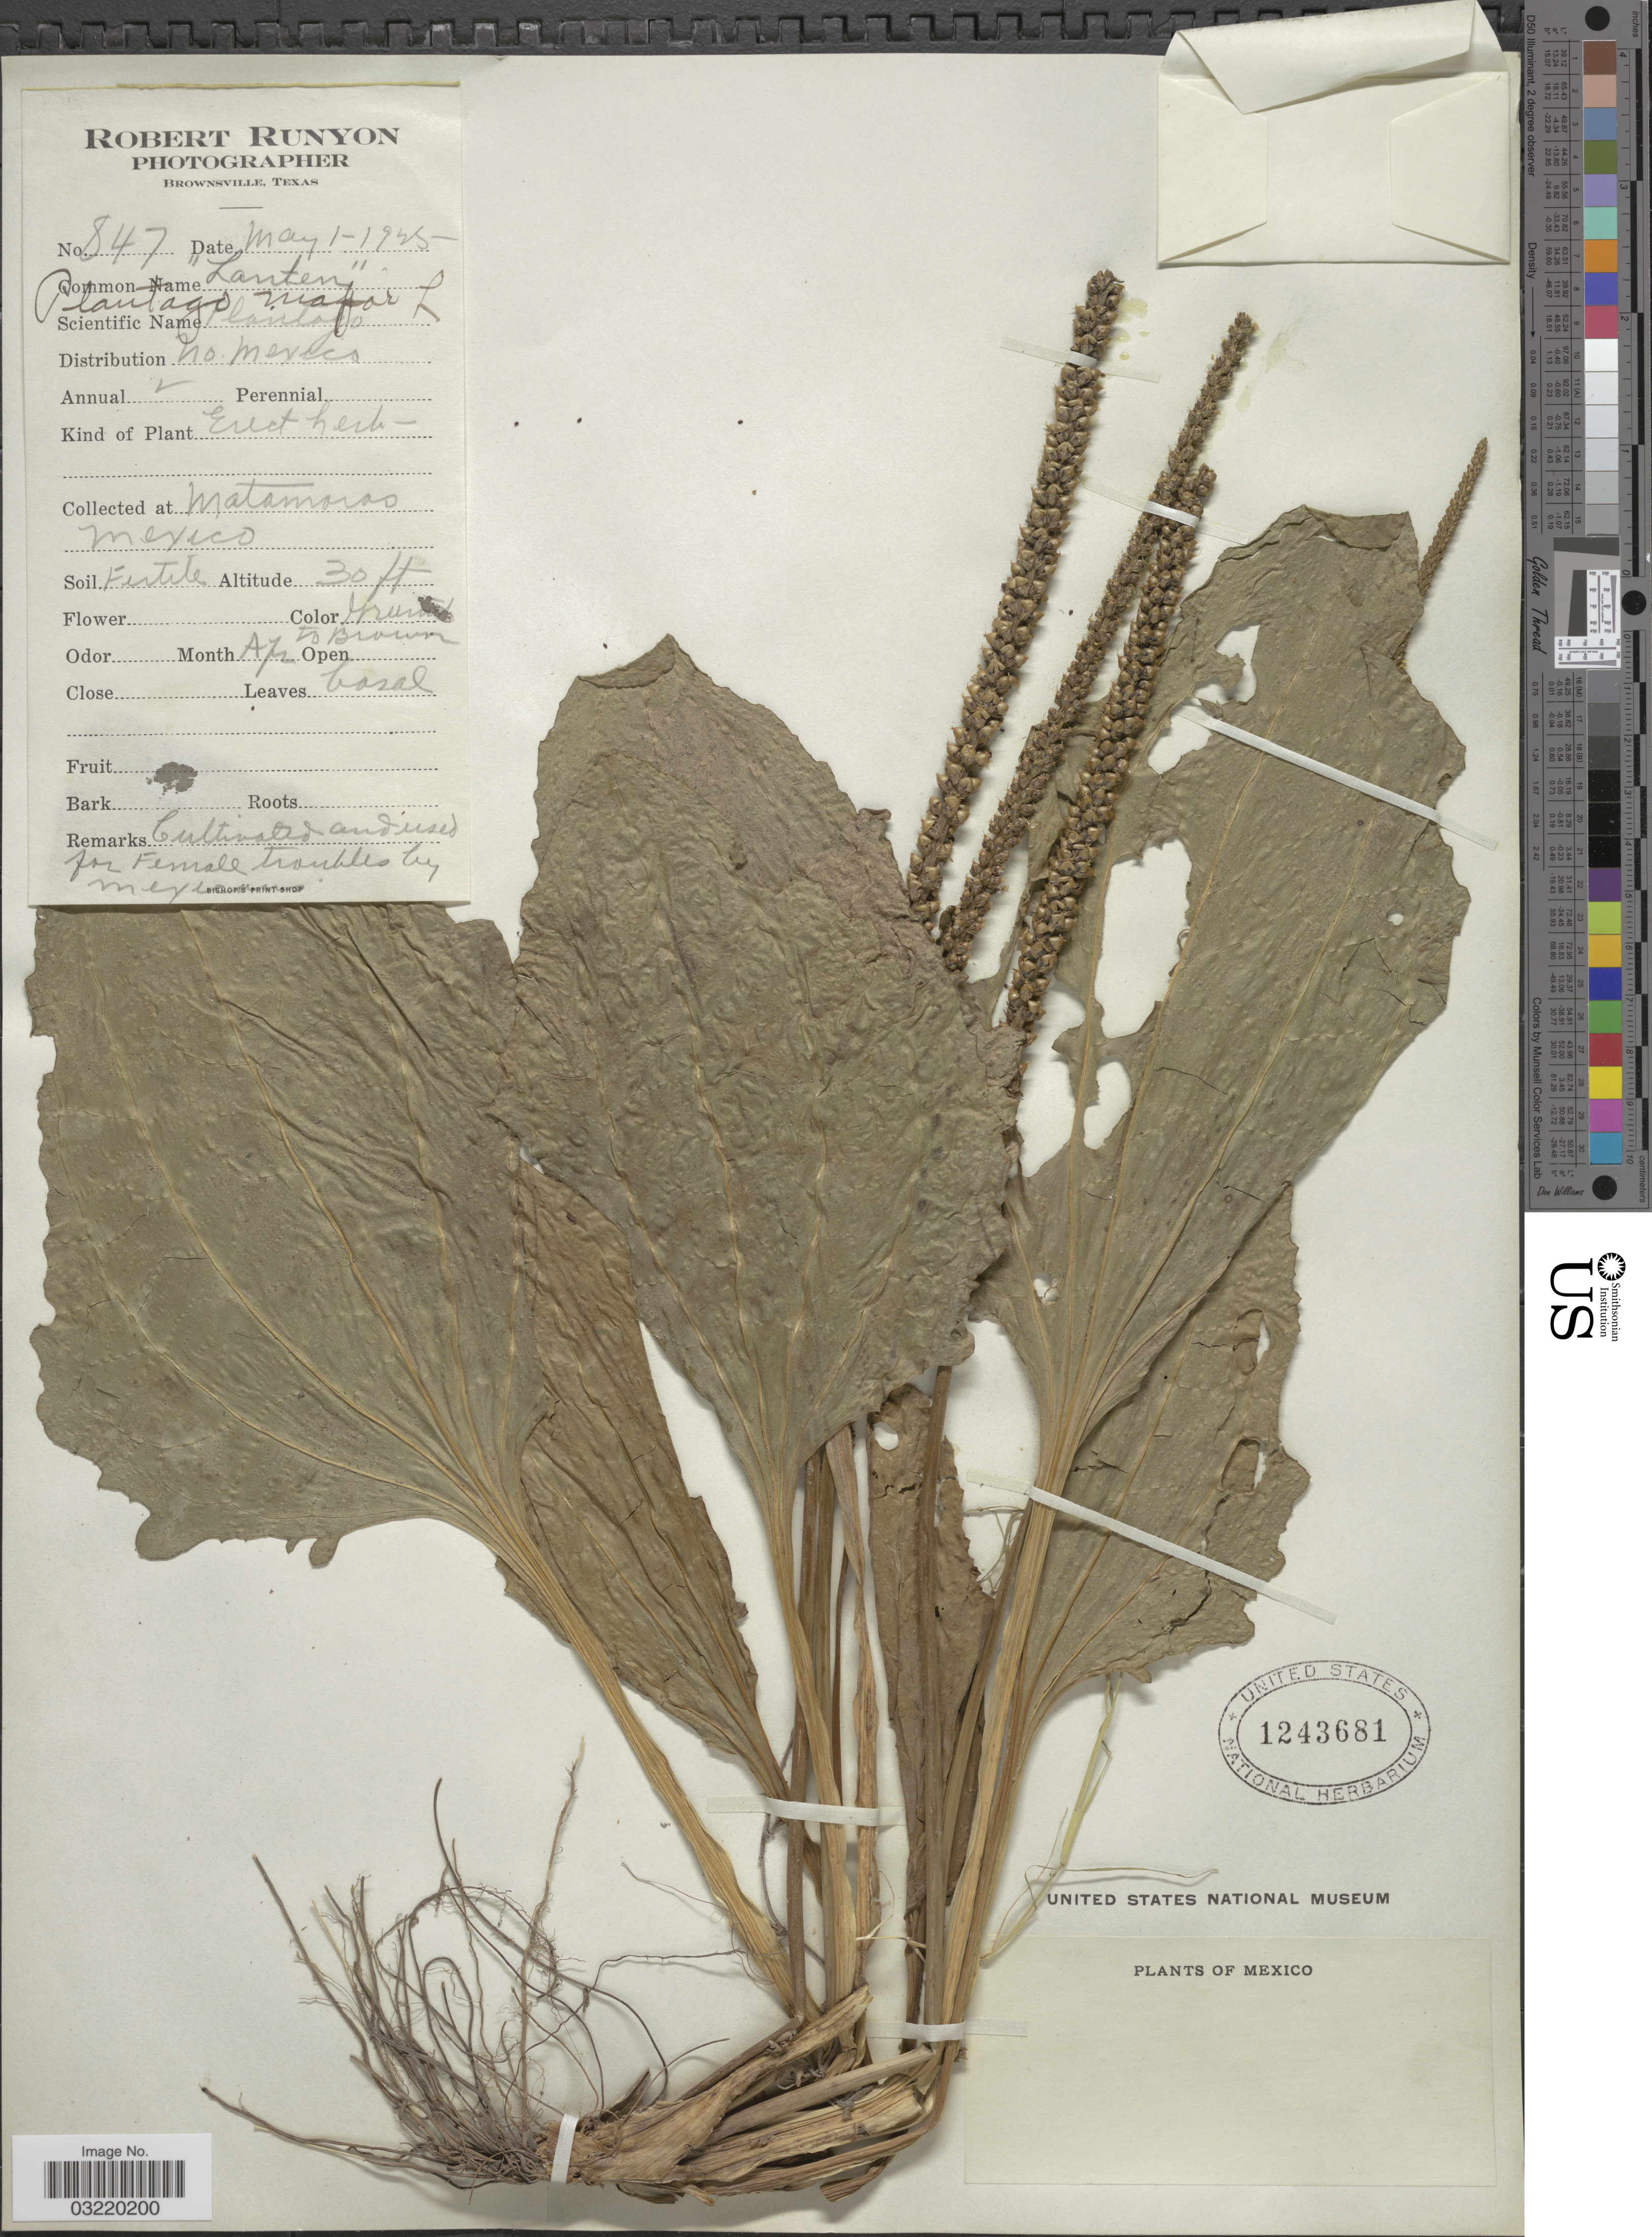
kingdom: Plantae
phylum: Tracheophyta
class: Magnoliopsida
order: Lamiales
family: Plantaginaceae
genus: Plantago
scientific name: Plantago major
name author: L.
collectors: R. Runyon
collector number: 847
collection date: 1925-05-01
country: Mexico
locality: Matamoros.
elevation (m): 9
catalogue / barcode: US 1243681